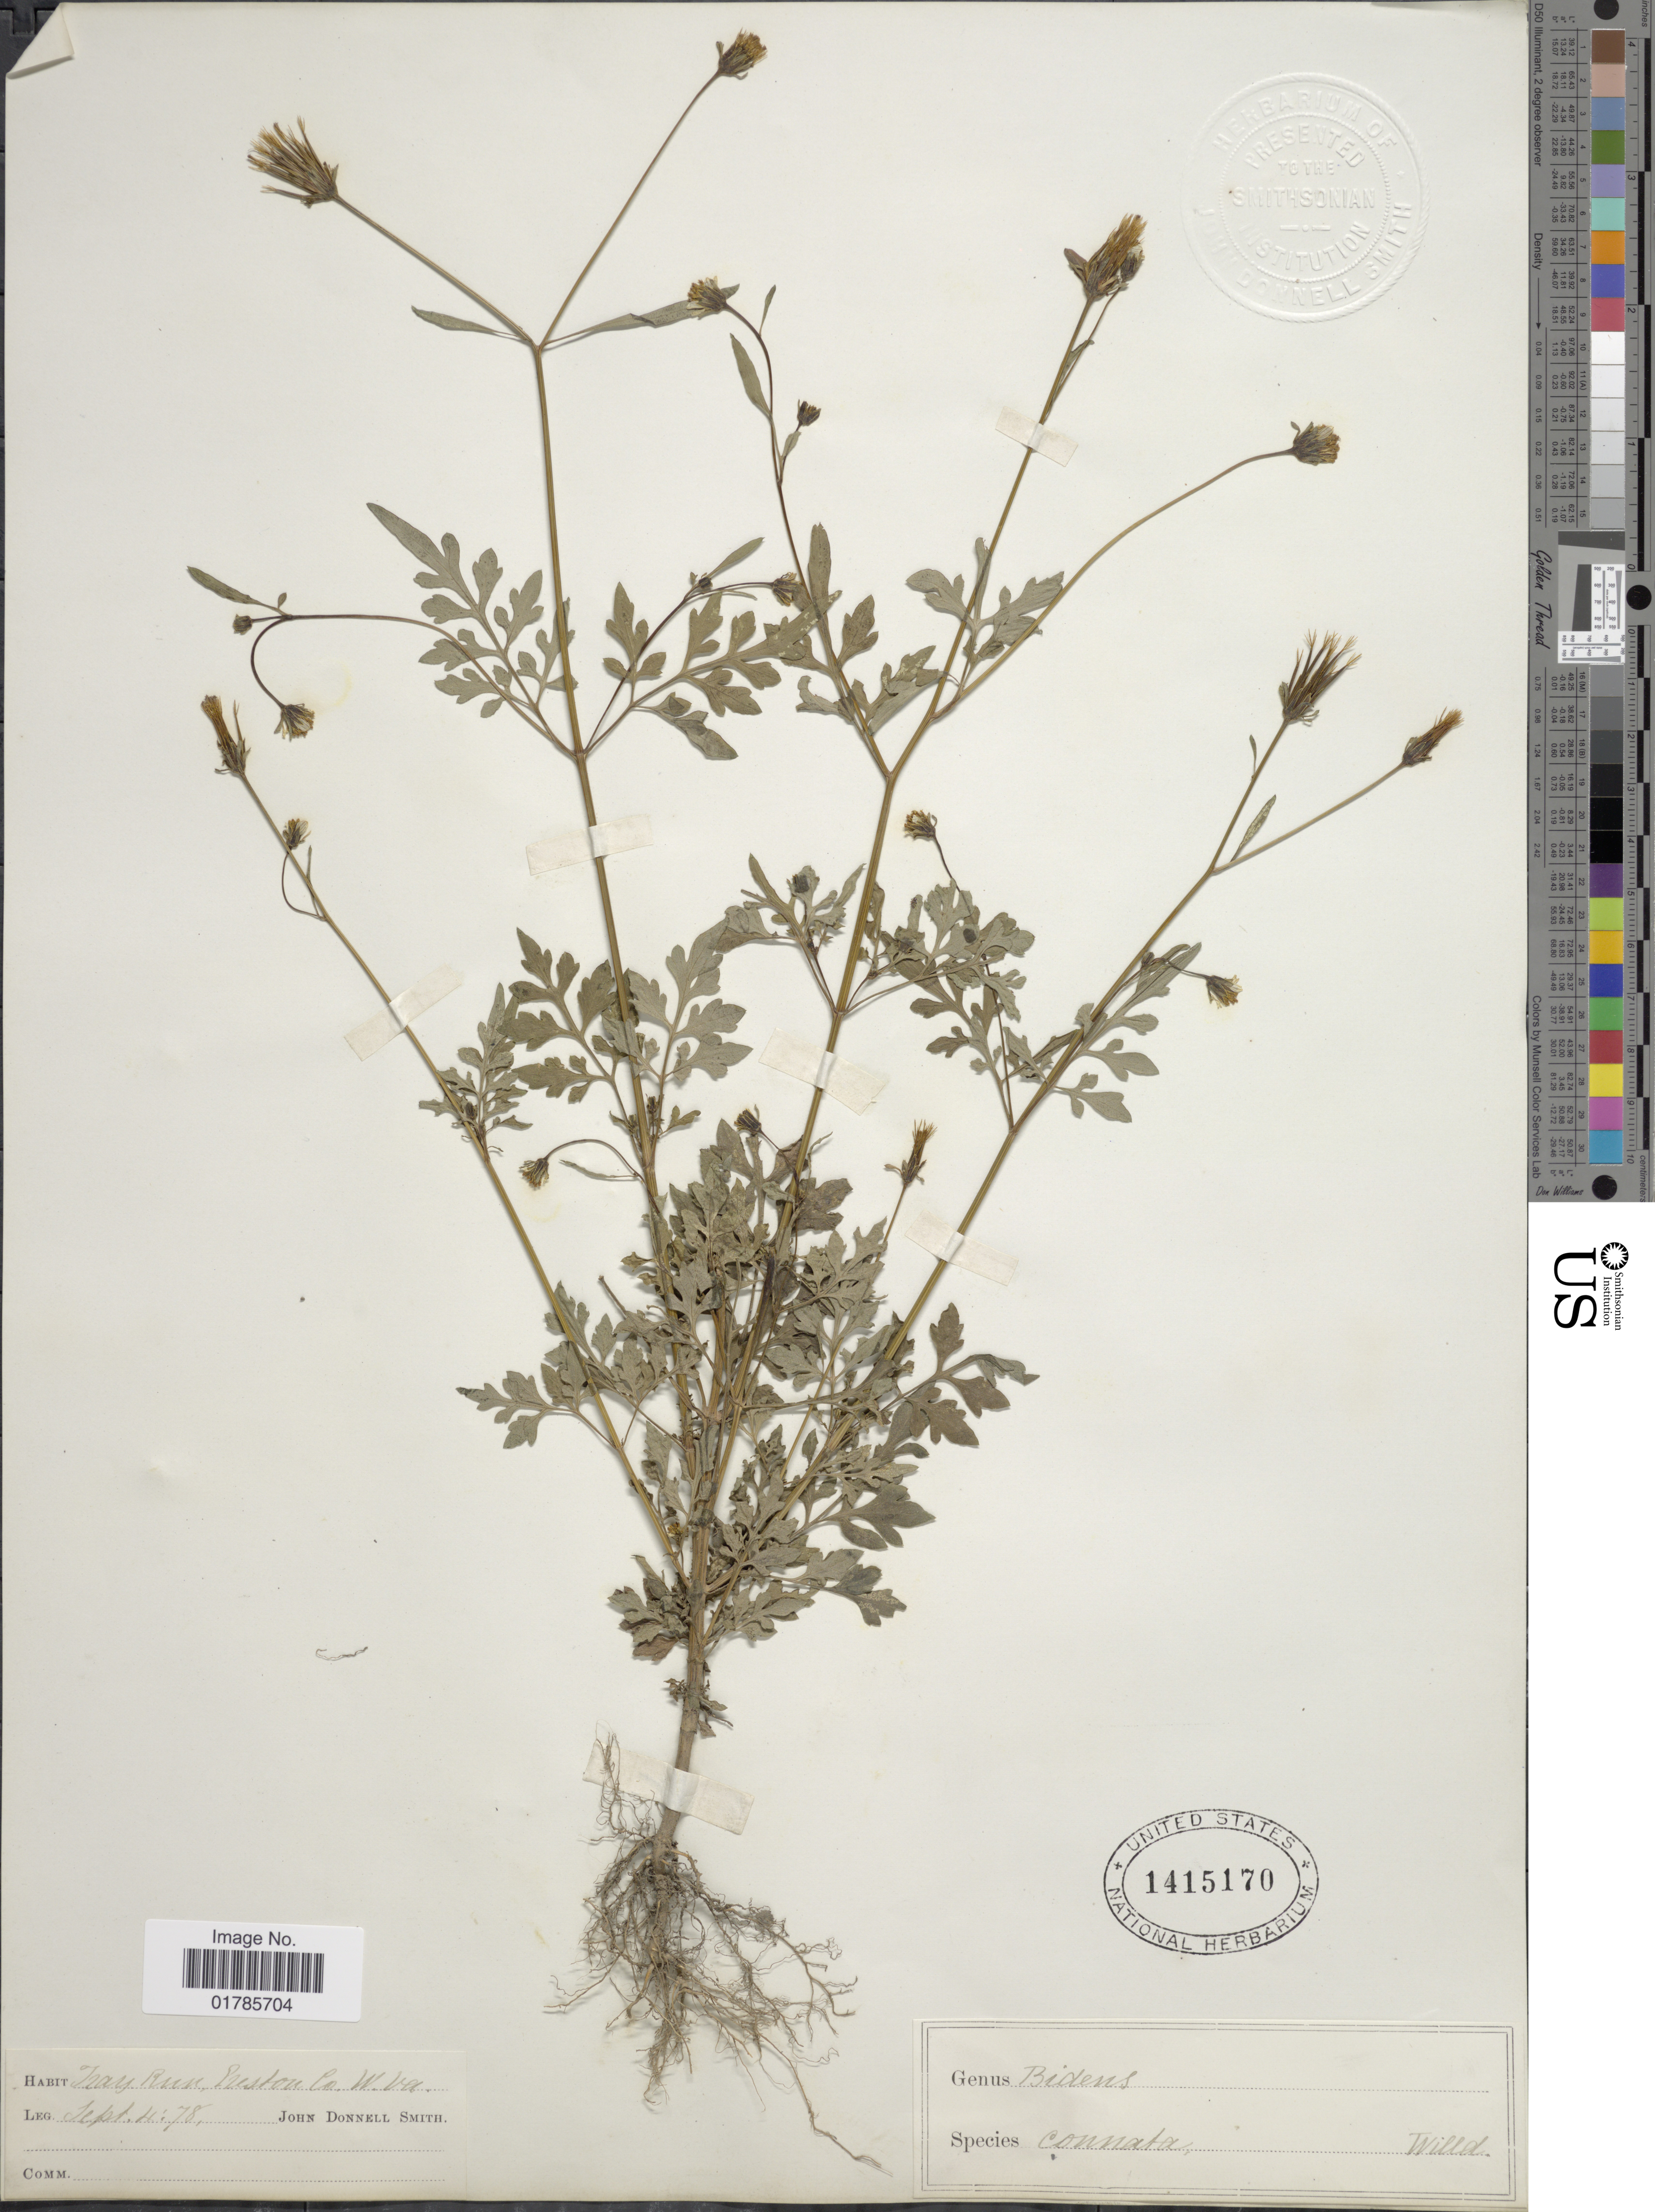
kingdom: Plantae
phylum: Tracheophyta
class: Magnoliopsida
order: Asterales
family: Asteraceae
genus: Bidens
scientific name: Bidens bipinnata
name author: L.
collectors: J. Donnell Smith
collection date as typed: Transcribed d/m/y: 4/9/78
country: United States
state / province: West Virginia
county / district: Preston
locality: Tray Run Easton Co., W. Va.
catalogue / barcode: US 1415170